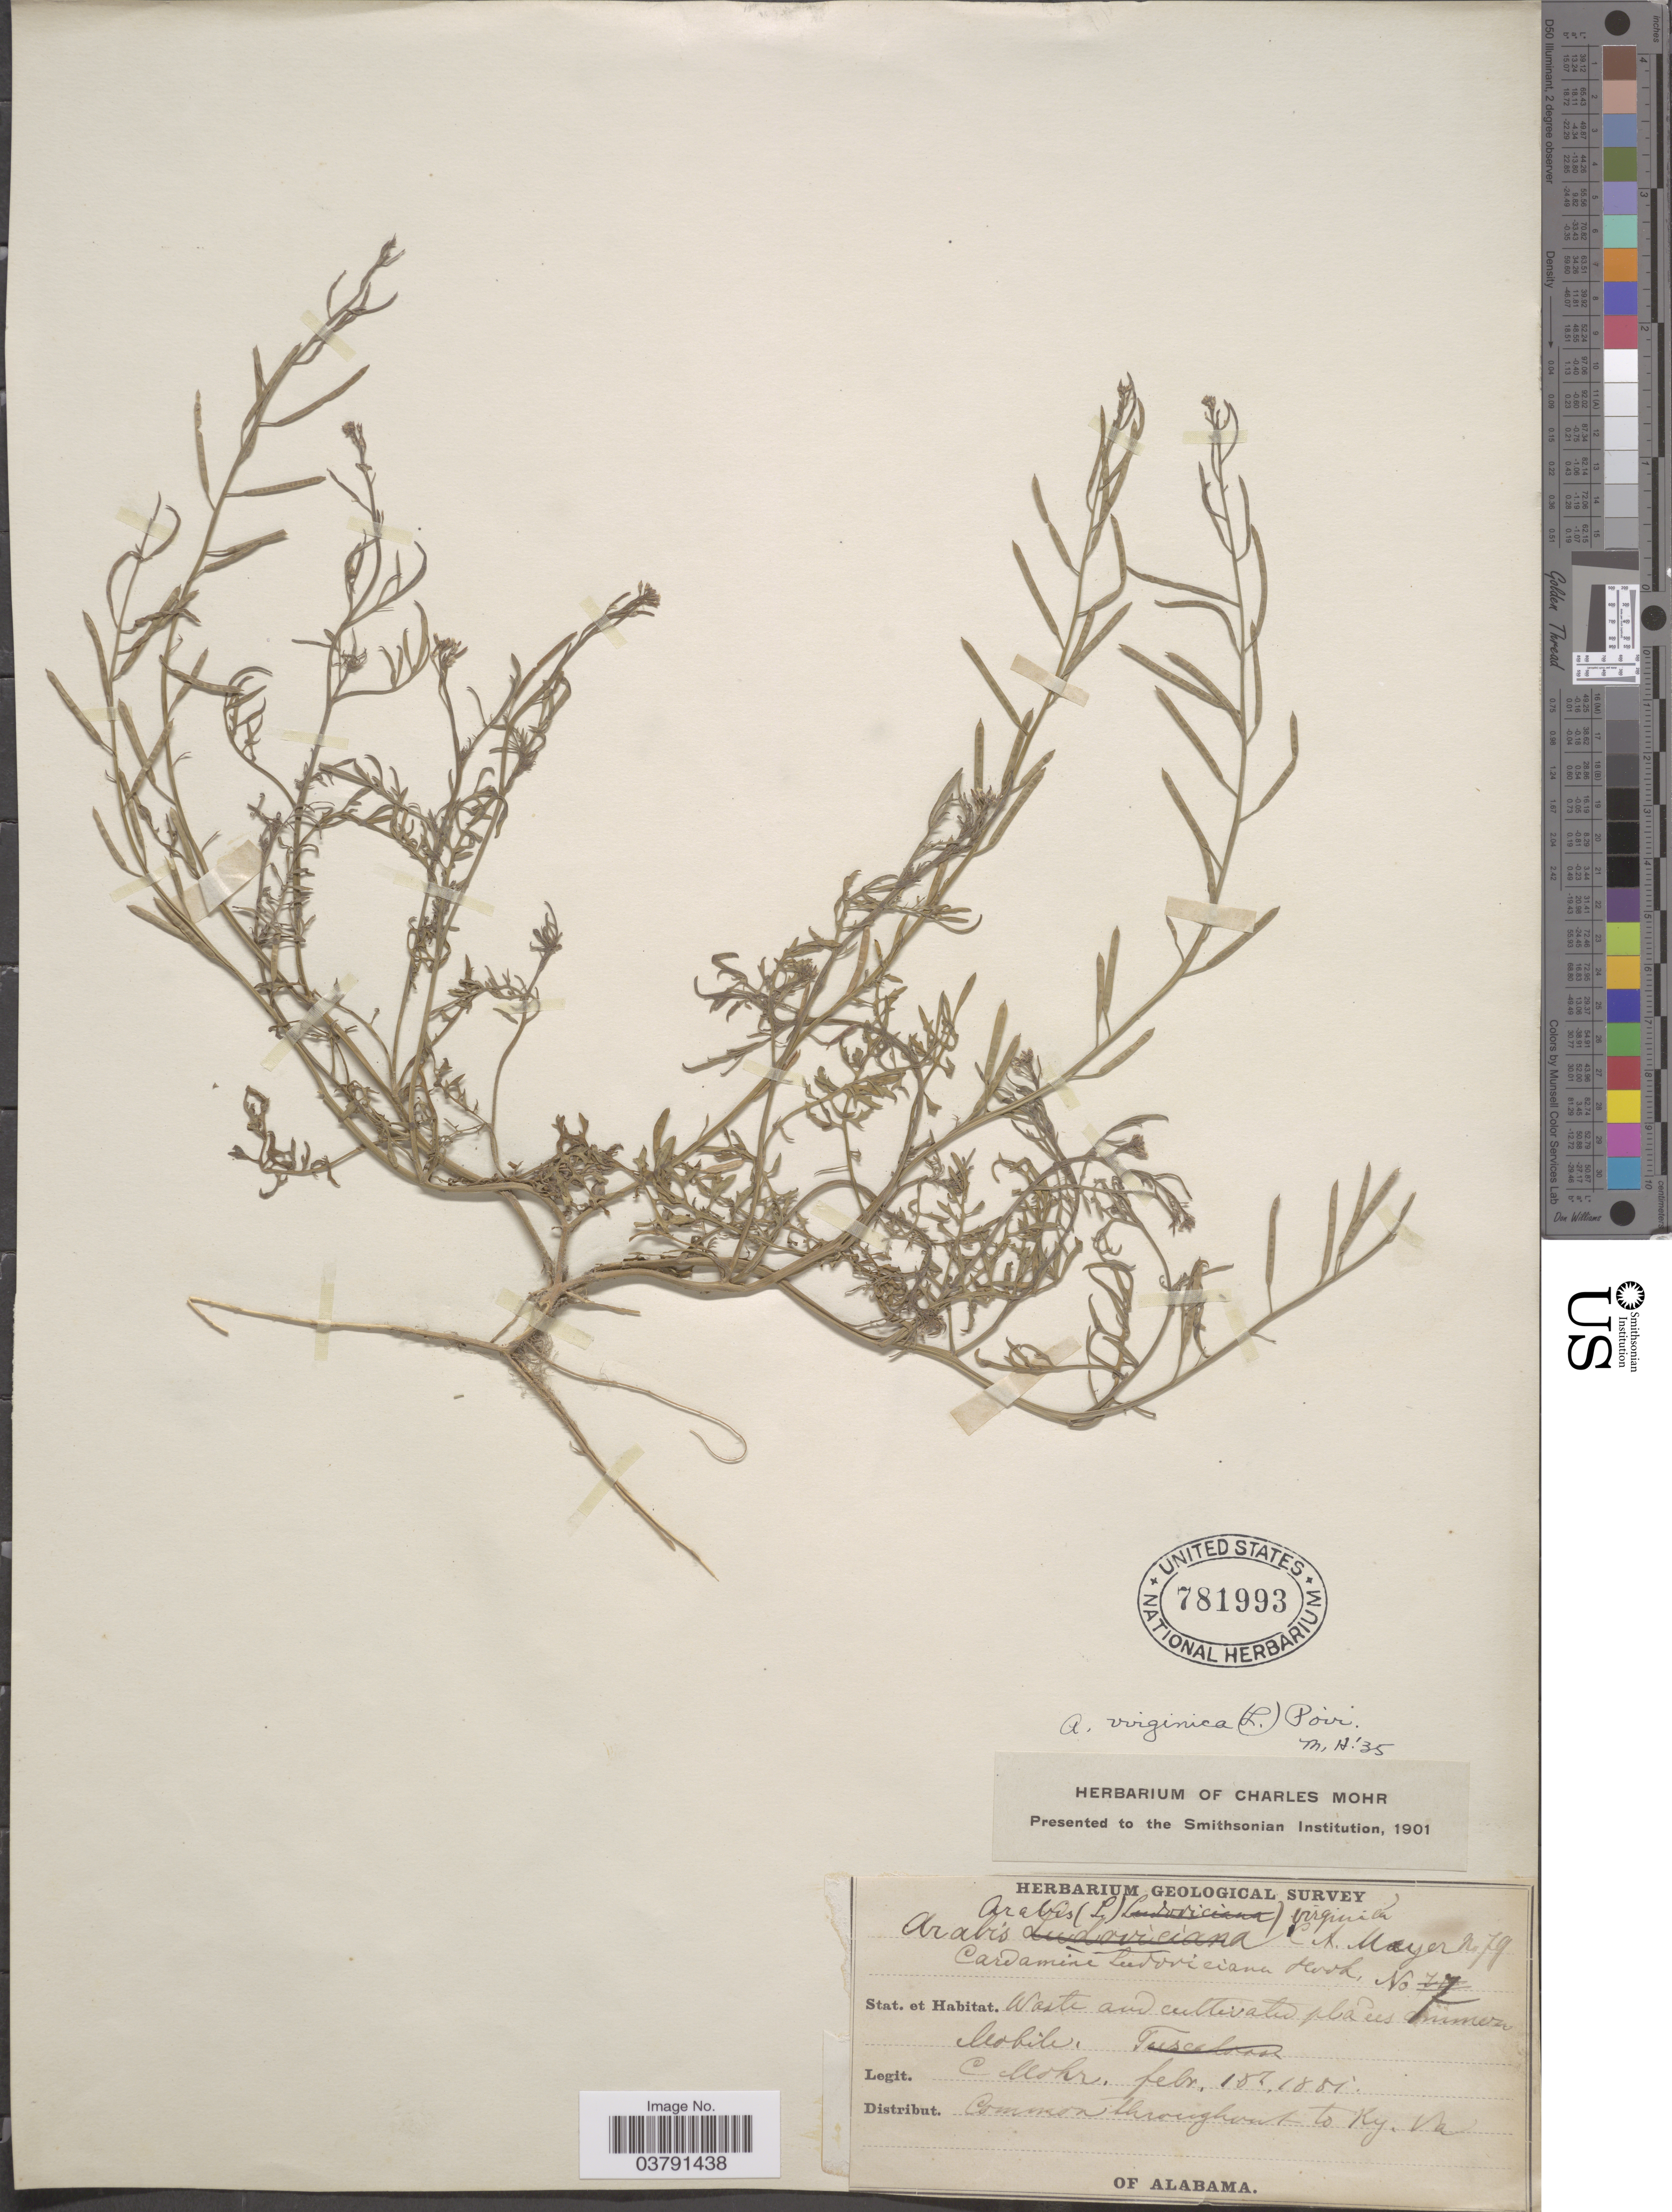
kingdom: Plantae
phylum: Tracheophyta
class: Magnoliopsida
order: Brassicales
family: Brassicaceae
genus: Planodes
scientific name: Planodes virginicum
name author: (L.) Greene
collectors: Mohr, C. T. (herbarium)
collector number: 79?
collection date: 1881-02-18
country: United States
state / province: Alabama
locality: Stat. Waste and cultivated places Mobile.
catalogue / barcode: US 781993